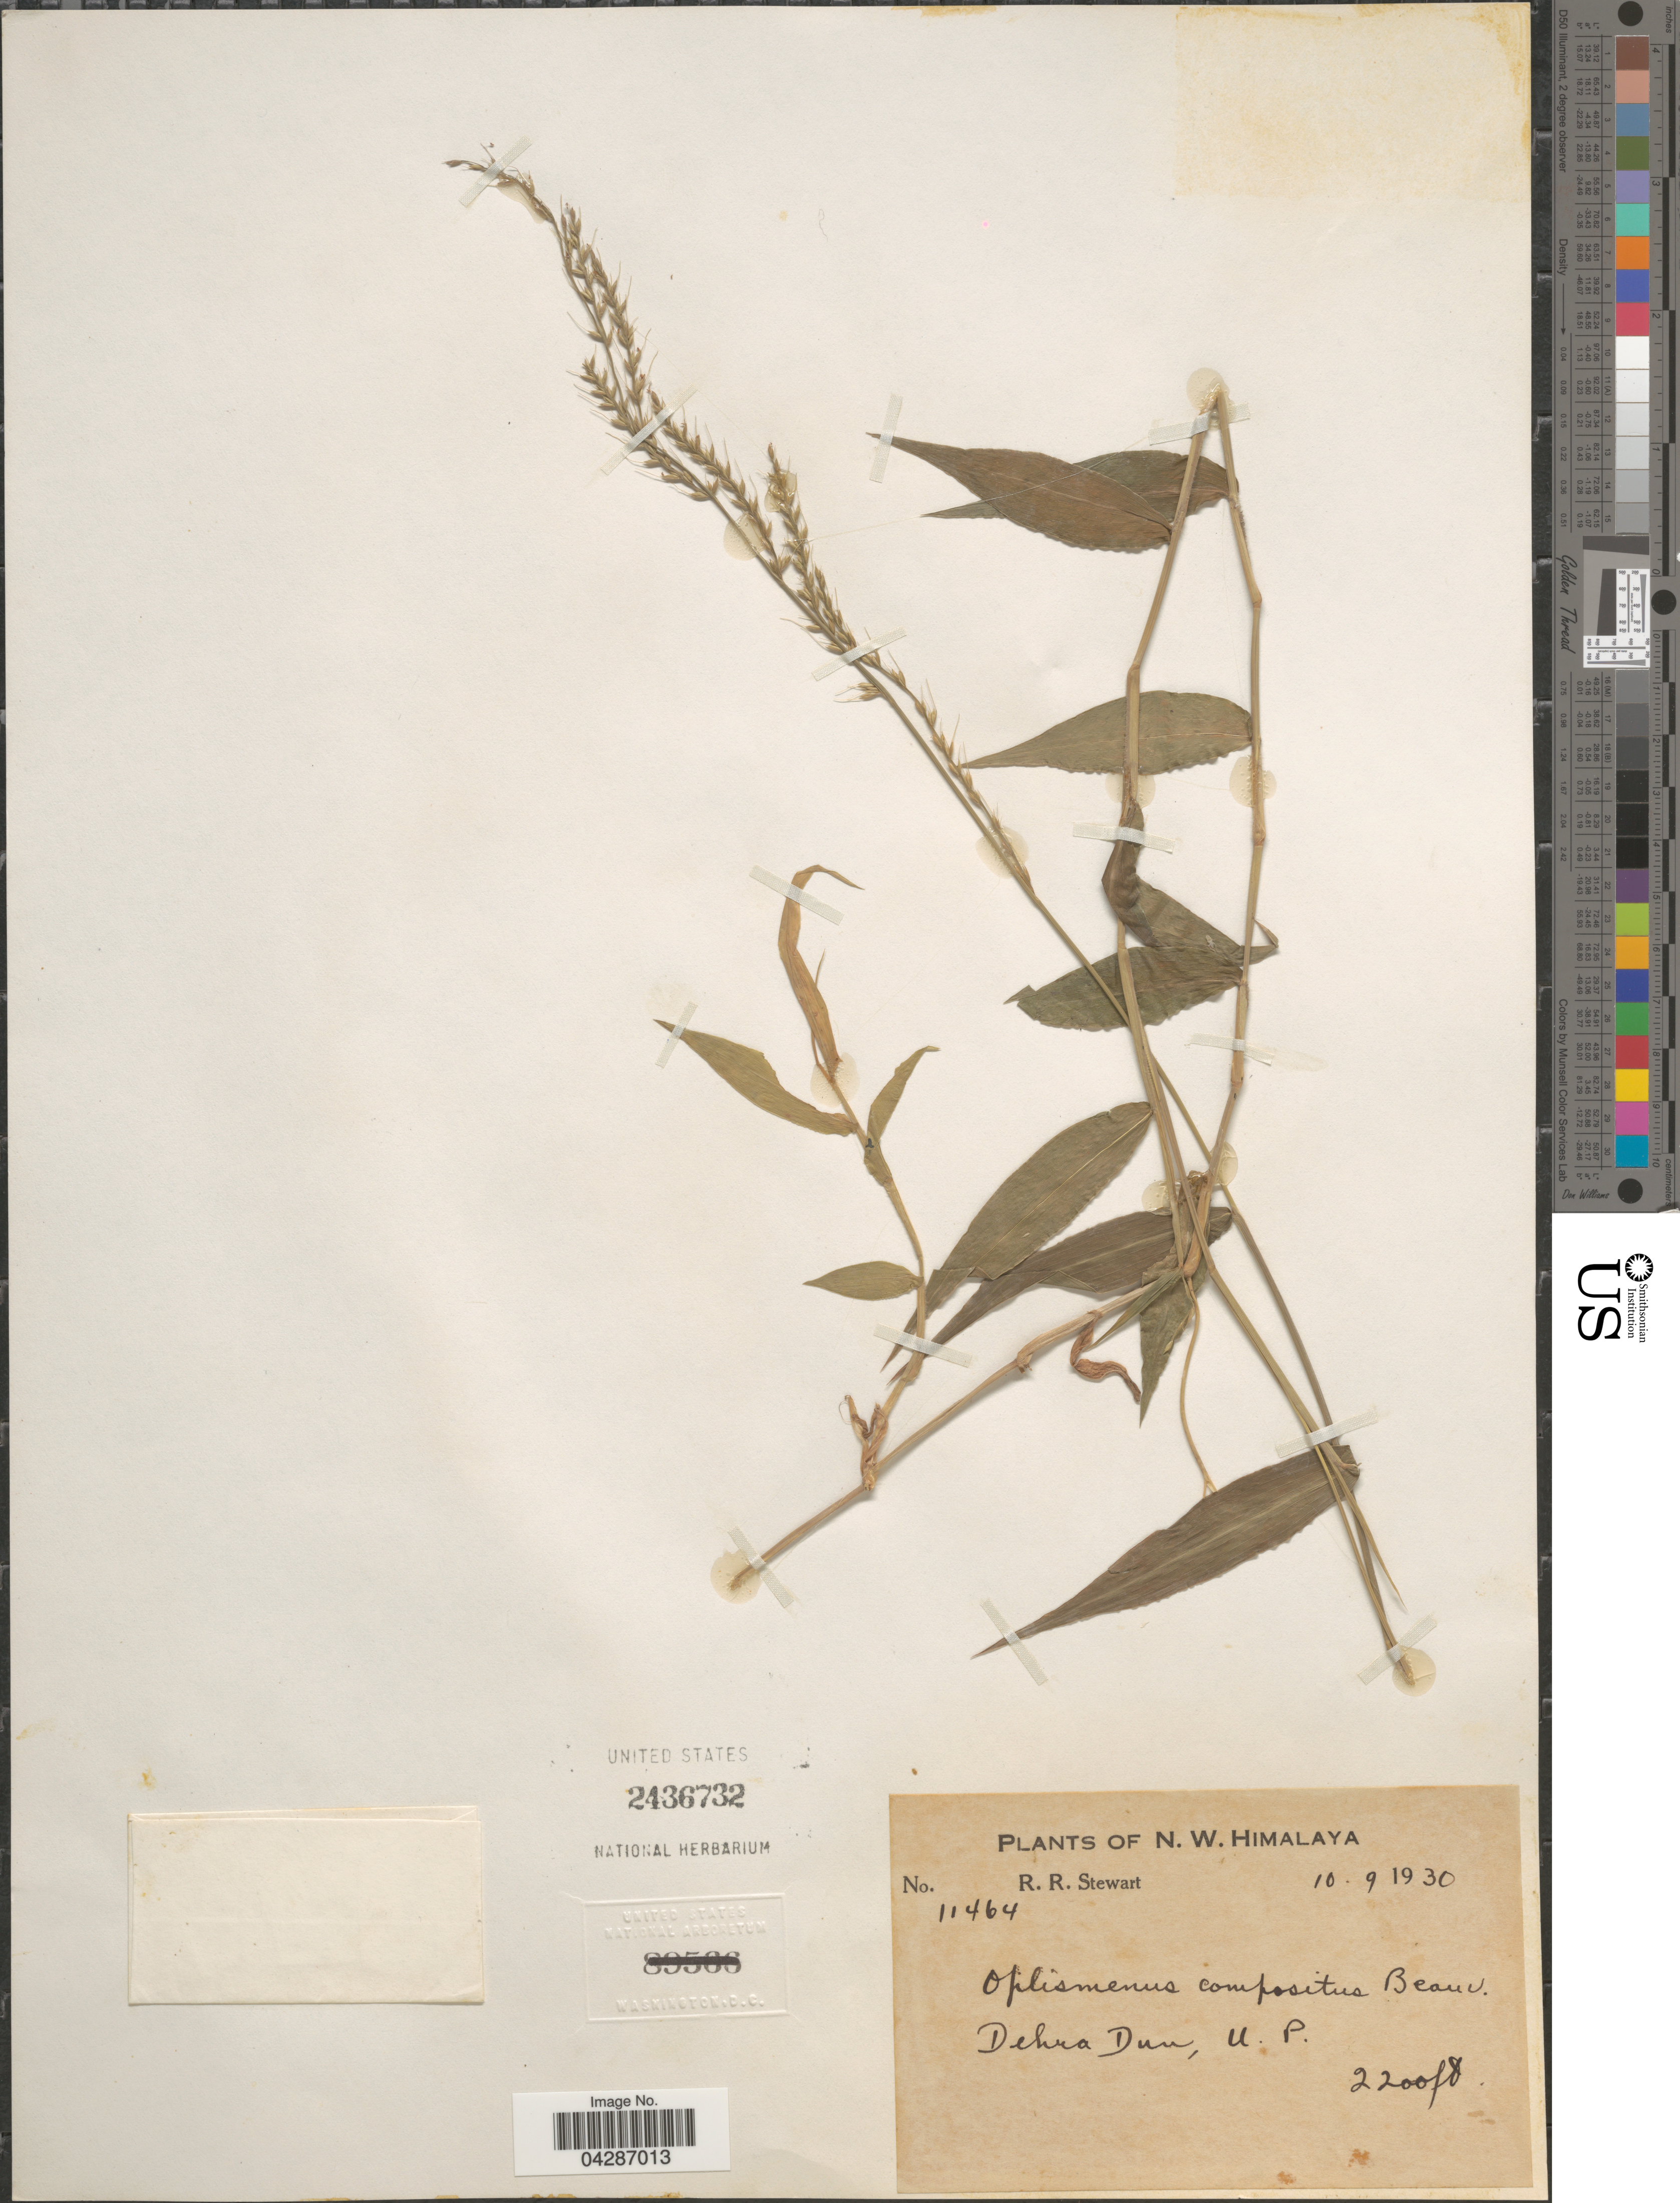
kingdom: Plantae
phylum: Tracheophyta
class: Liliopsida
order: Poales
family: Poaceae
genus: Oplismenus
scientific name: Oplismenus compositus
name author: (L.) P. Beauv.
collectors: R. Stewart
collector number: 11464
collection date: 1930-09-10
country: India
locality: N. W. Himalaya. Dehra Dun, U. P.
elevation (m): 671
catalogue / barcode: US 2436732